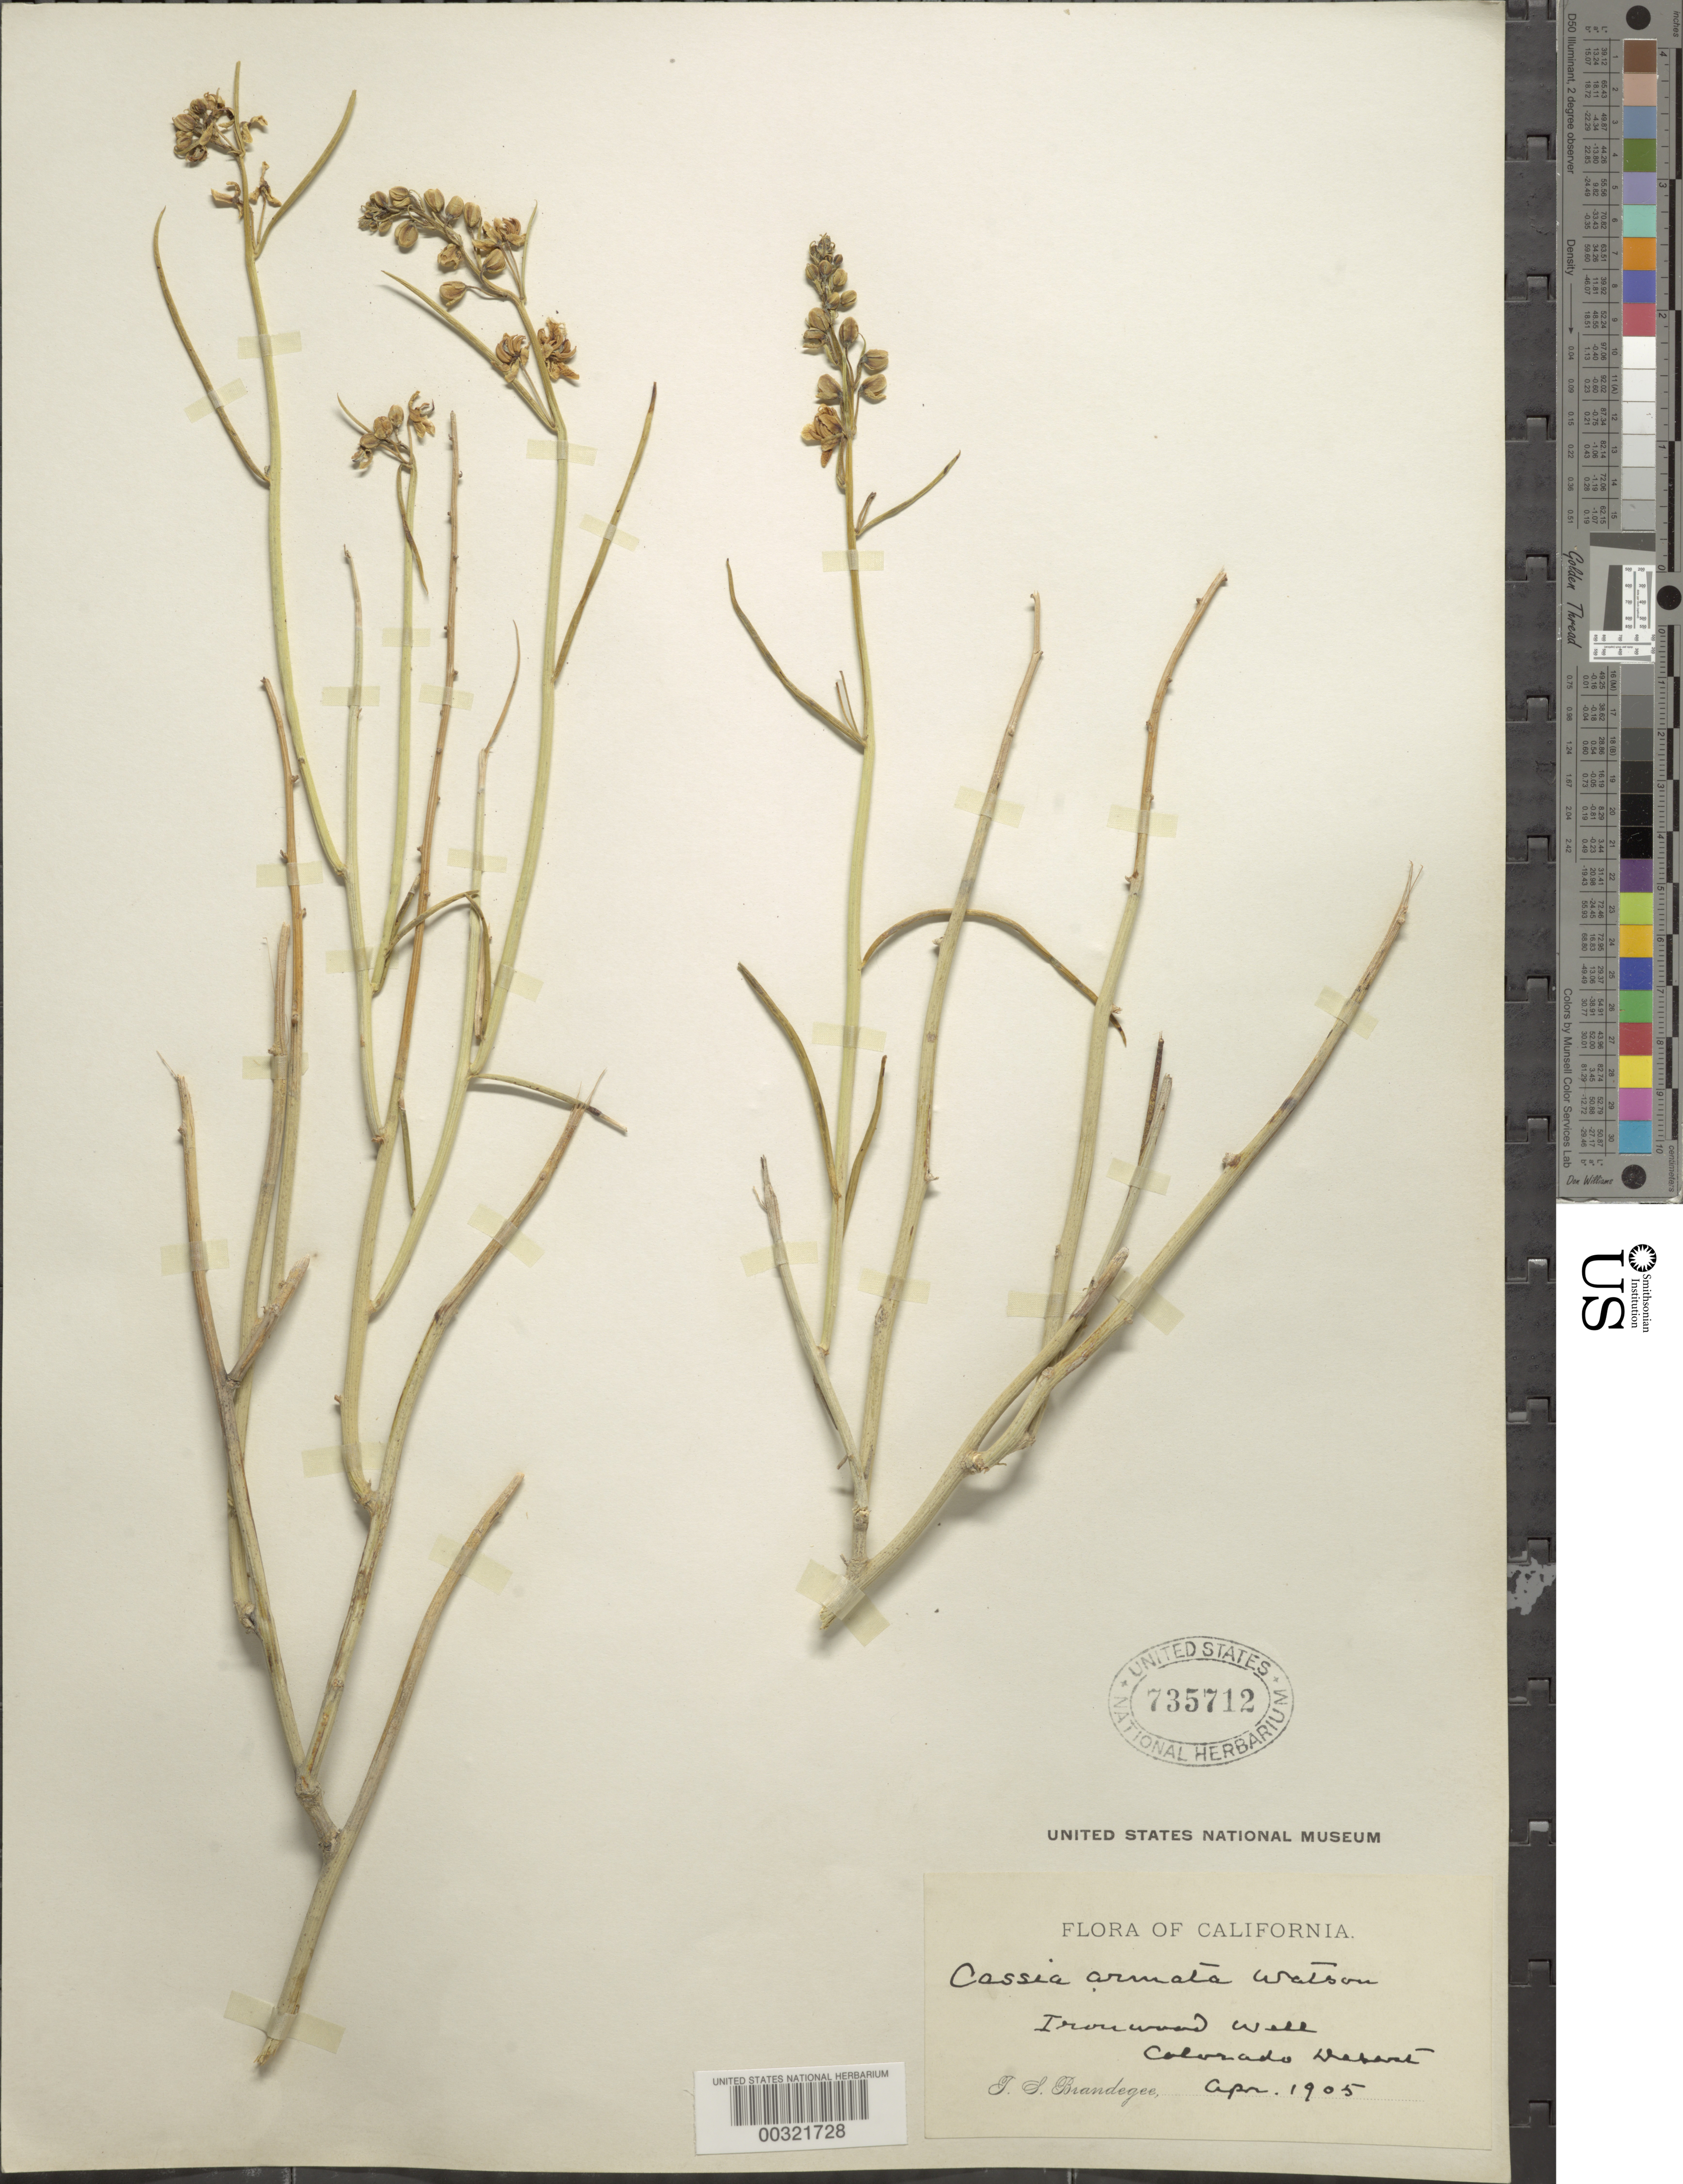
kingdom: Plantae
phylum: Tracheophyta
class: Magnoliopsida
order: Fabales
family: Fabaceae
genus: Senna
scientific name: Senna armata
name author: (S. Watson) H.S. Irwin & Barneby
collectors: T. S. Brandegee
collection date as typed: Apr 1905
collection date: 1905-04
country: United States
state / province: California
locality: Colorado desert, ironwood well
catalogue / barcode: US 735712